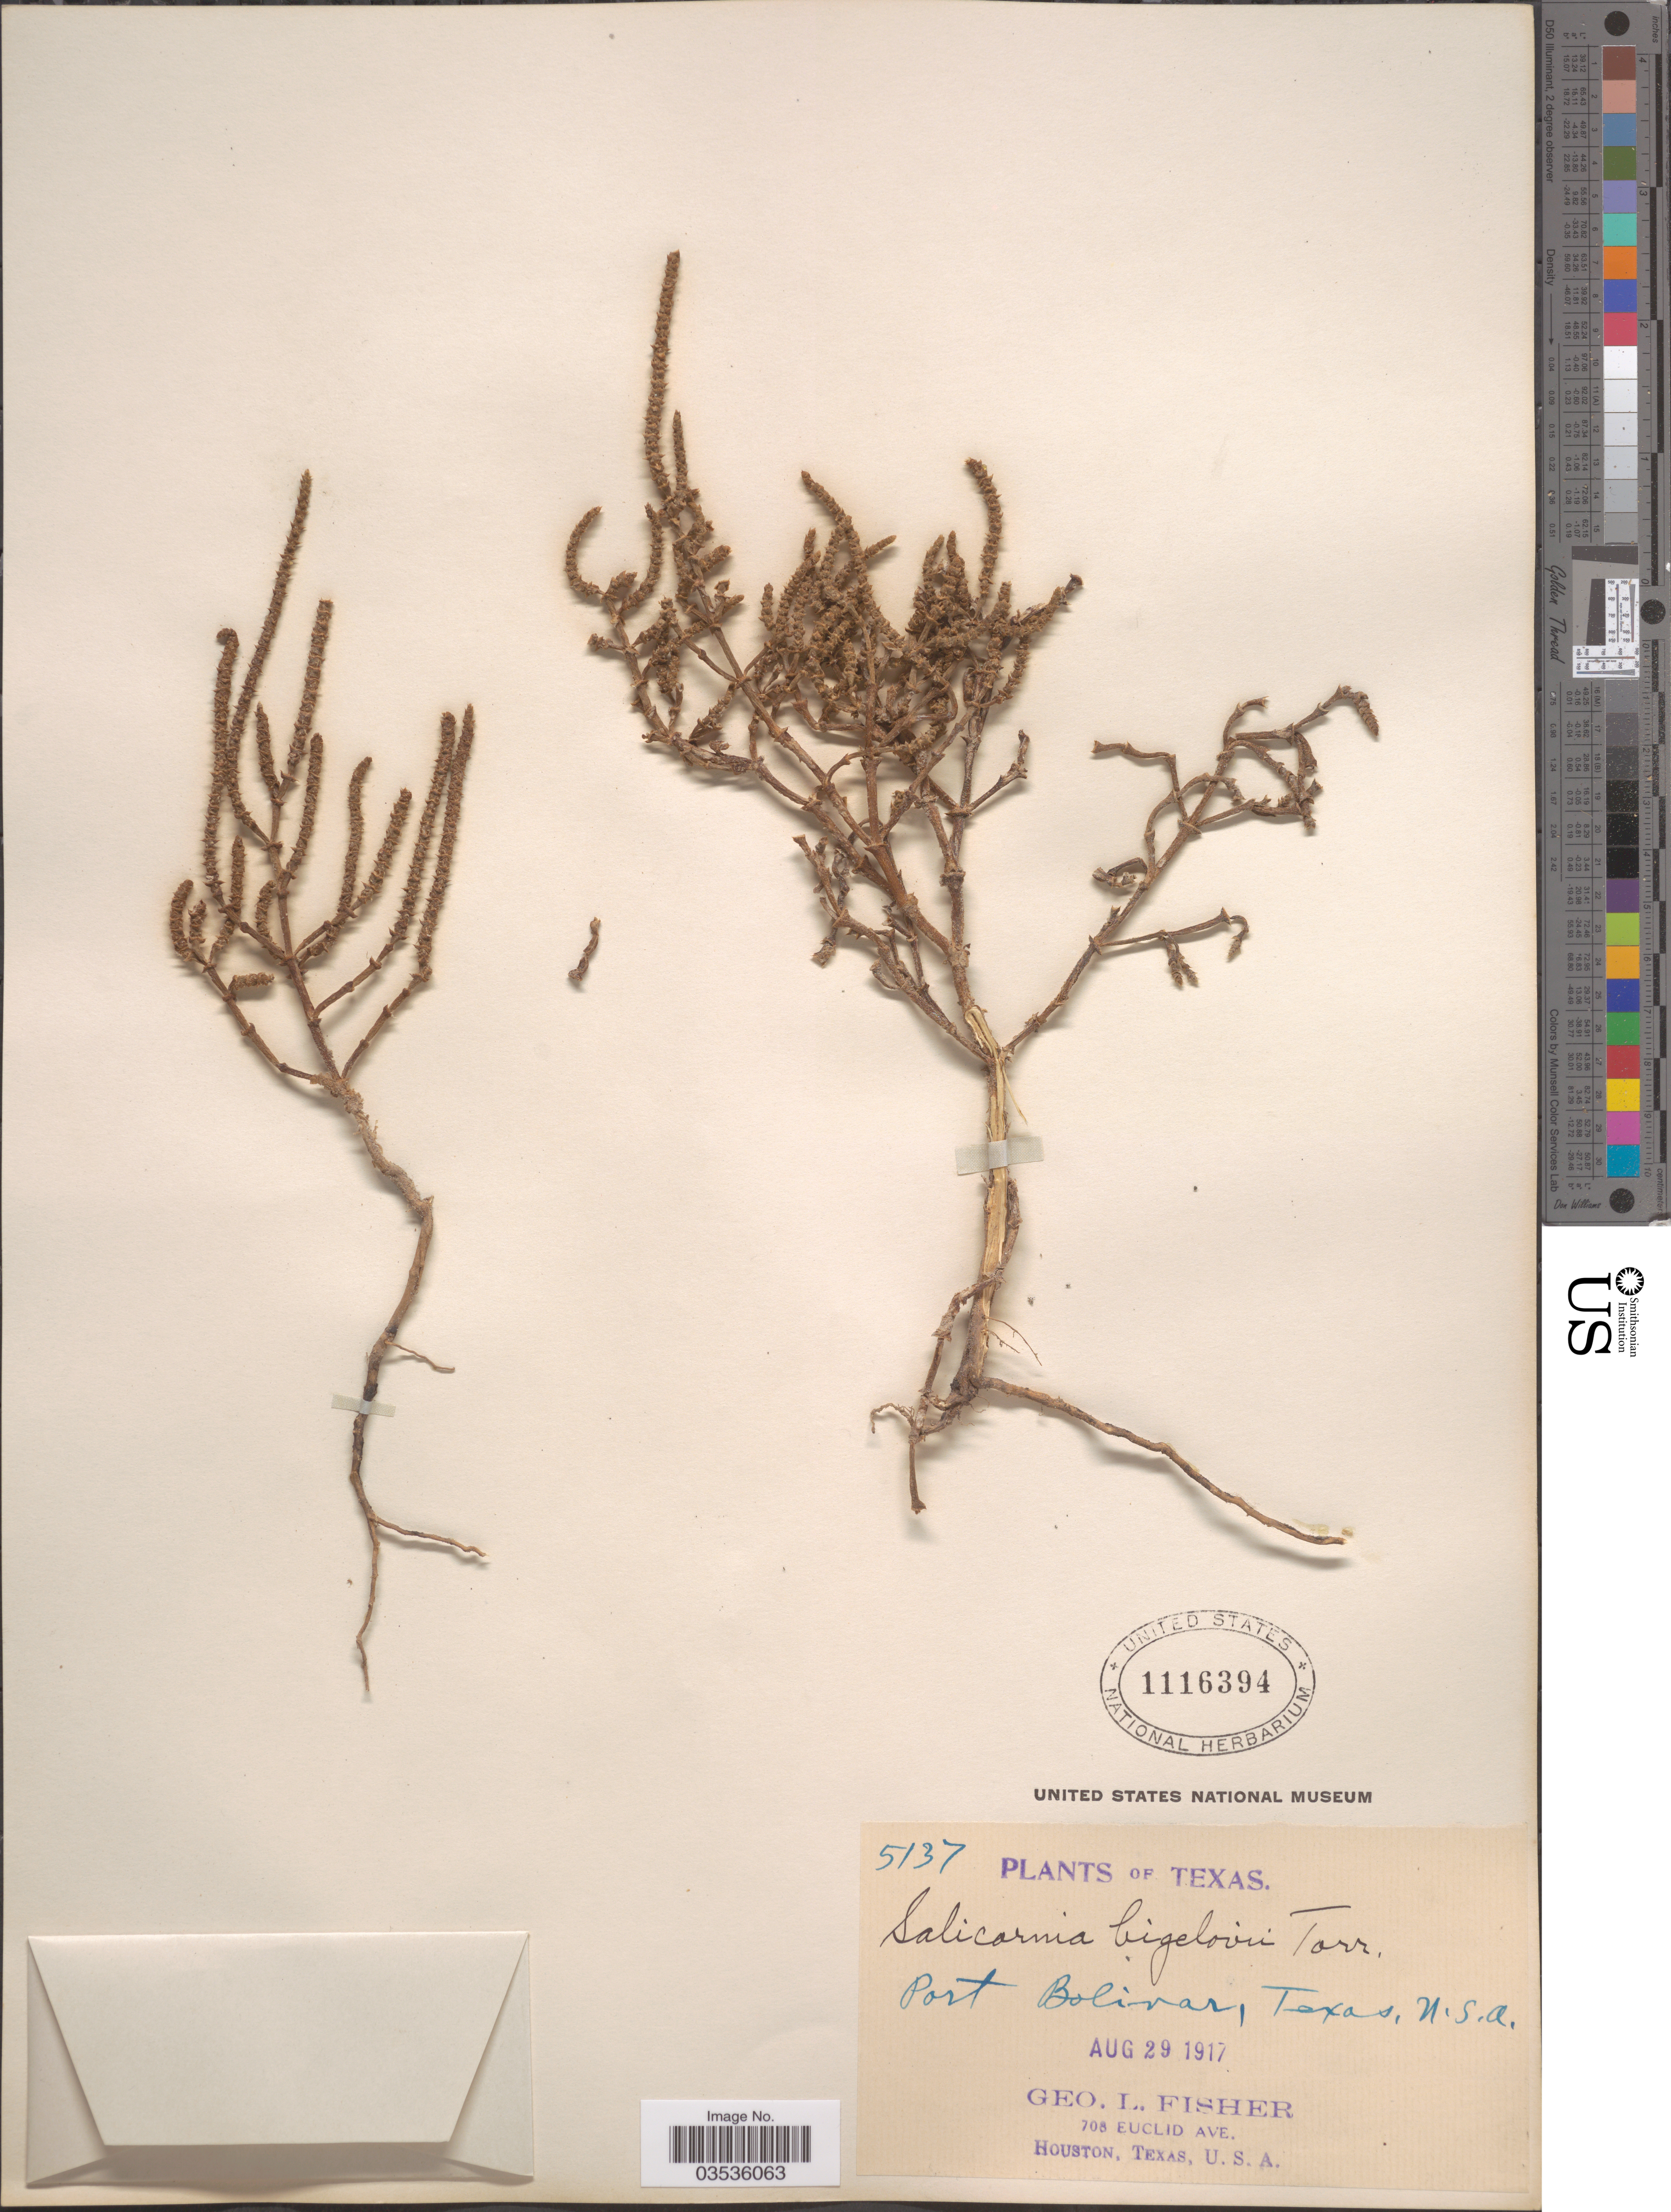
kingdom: Plantae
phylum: Tracheophyta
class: Magnoliopsida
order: Caryophyllales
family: Amaranthaceae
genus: Salicornia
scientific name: Salicornia bigelovii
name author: Torr.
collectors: G. L. Fisher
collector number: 5137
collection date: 1917-08-29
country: United States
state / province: Texas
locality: Port Bolivar. N.S.A.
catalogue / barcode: US 1116394